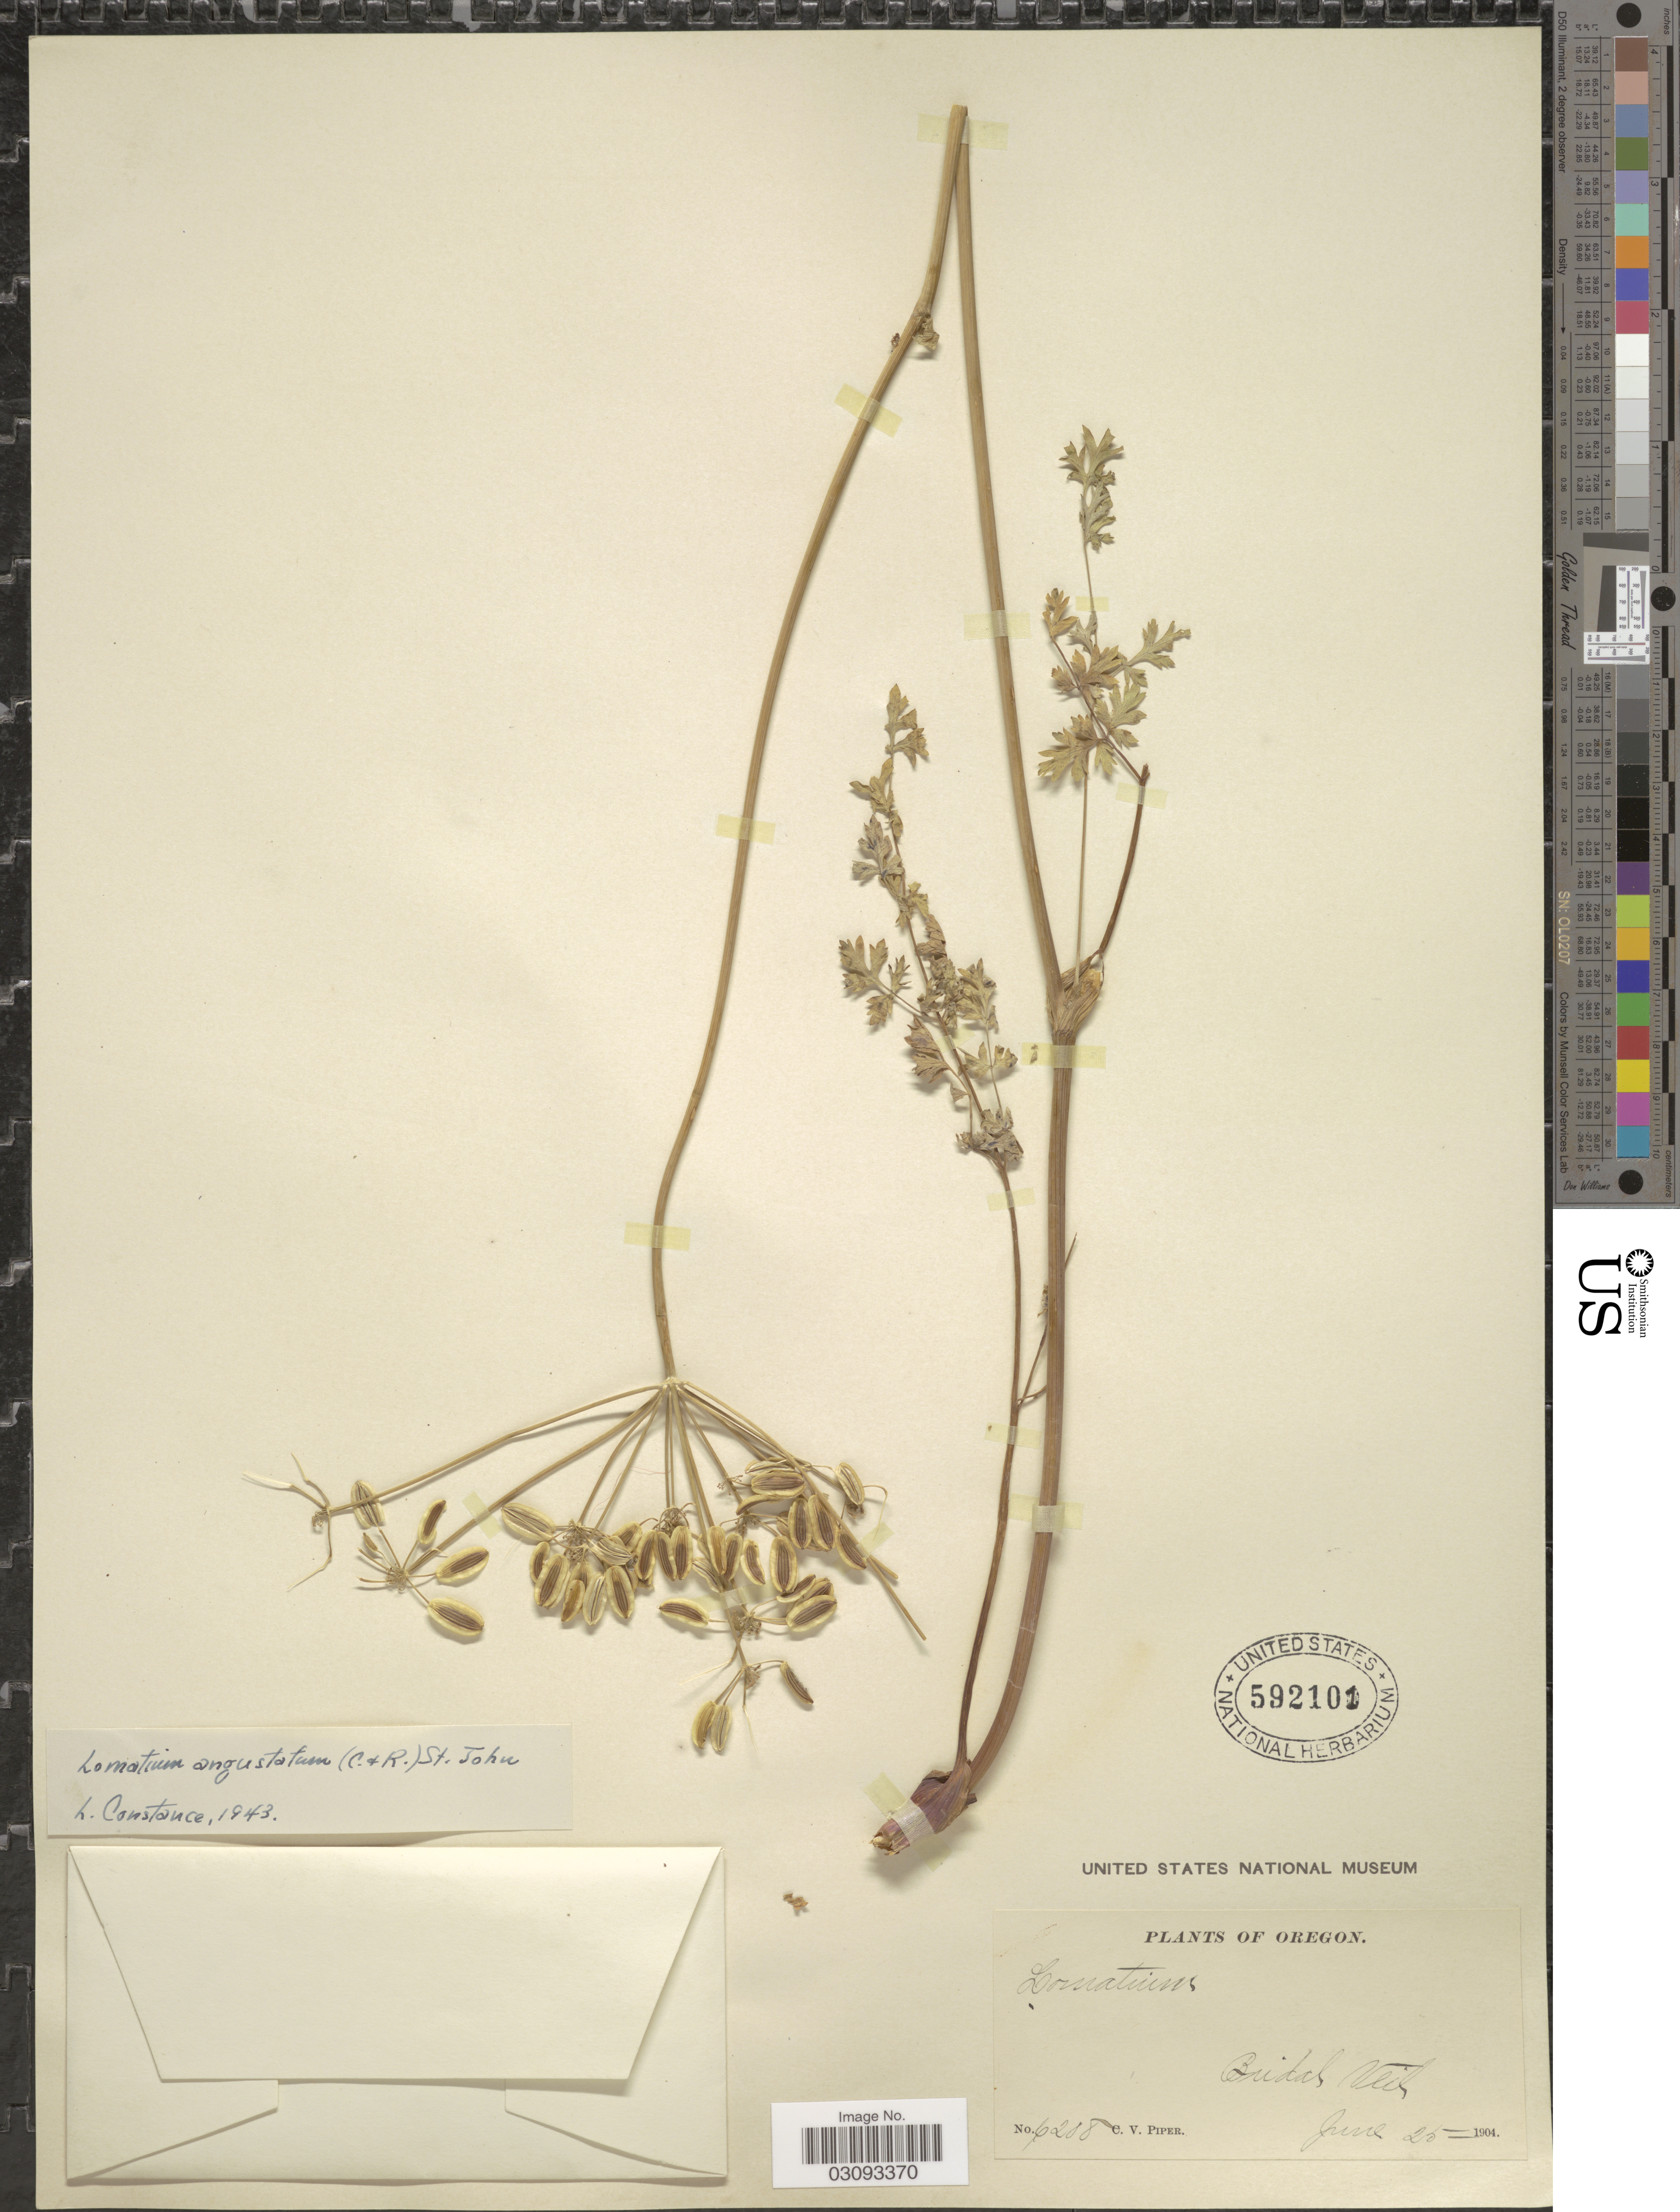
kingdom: Plantae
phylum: Tracheophyta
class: Magnoliopsida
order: Apiales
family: Apiaceae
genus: Lomatium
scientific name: Lomatium angustatum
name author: (J.M. Coult. & Rose) H. St. John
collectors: C. V. Piper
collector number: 6208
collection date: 1904-06-25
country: United States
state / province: Oregon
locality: Bridal Veil.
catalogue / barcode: US 592101